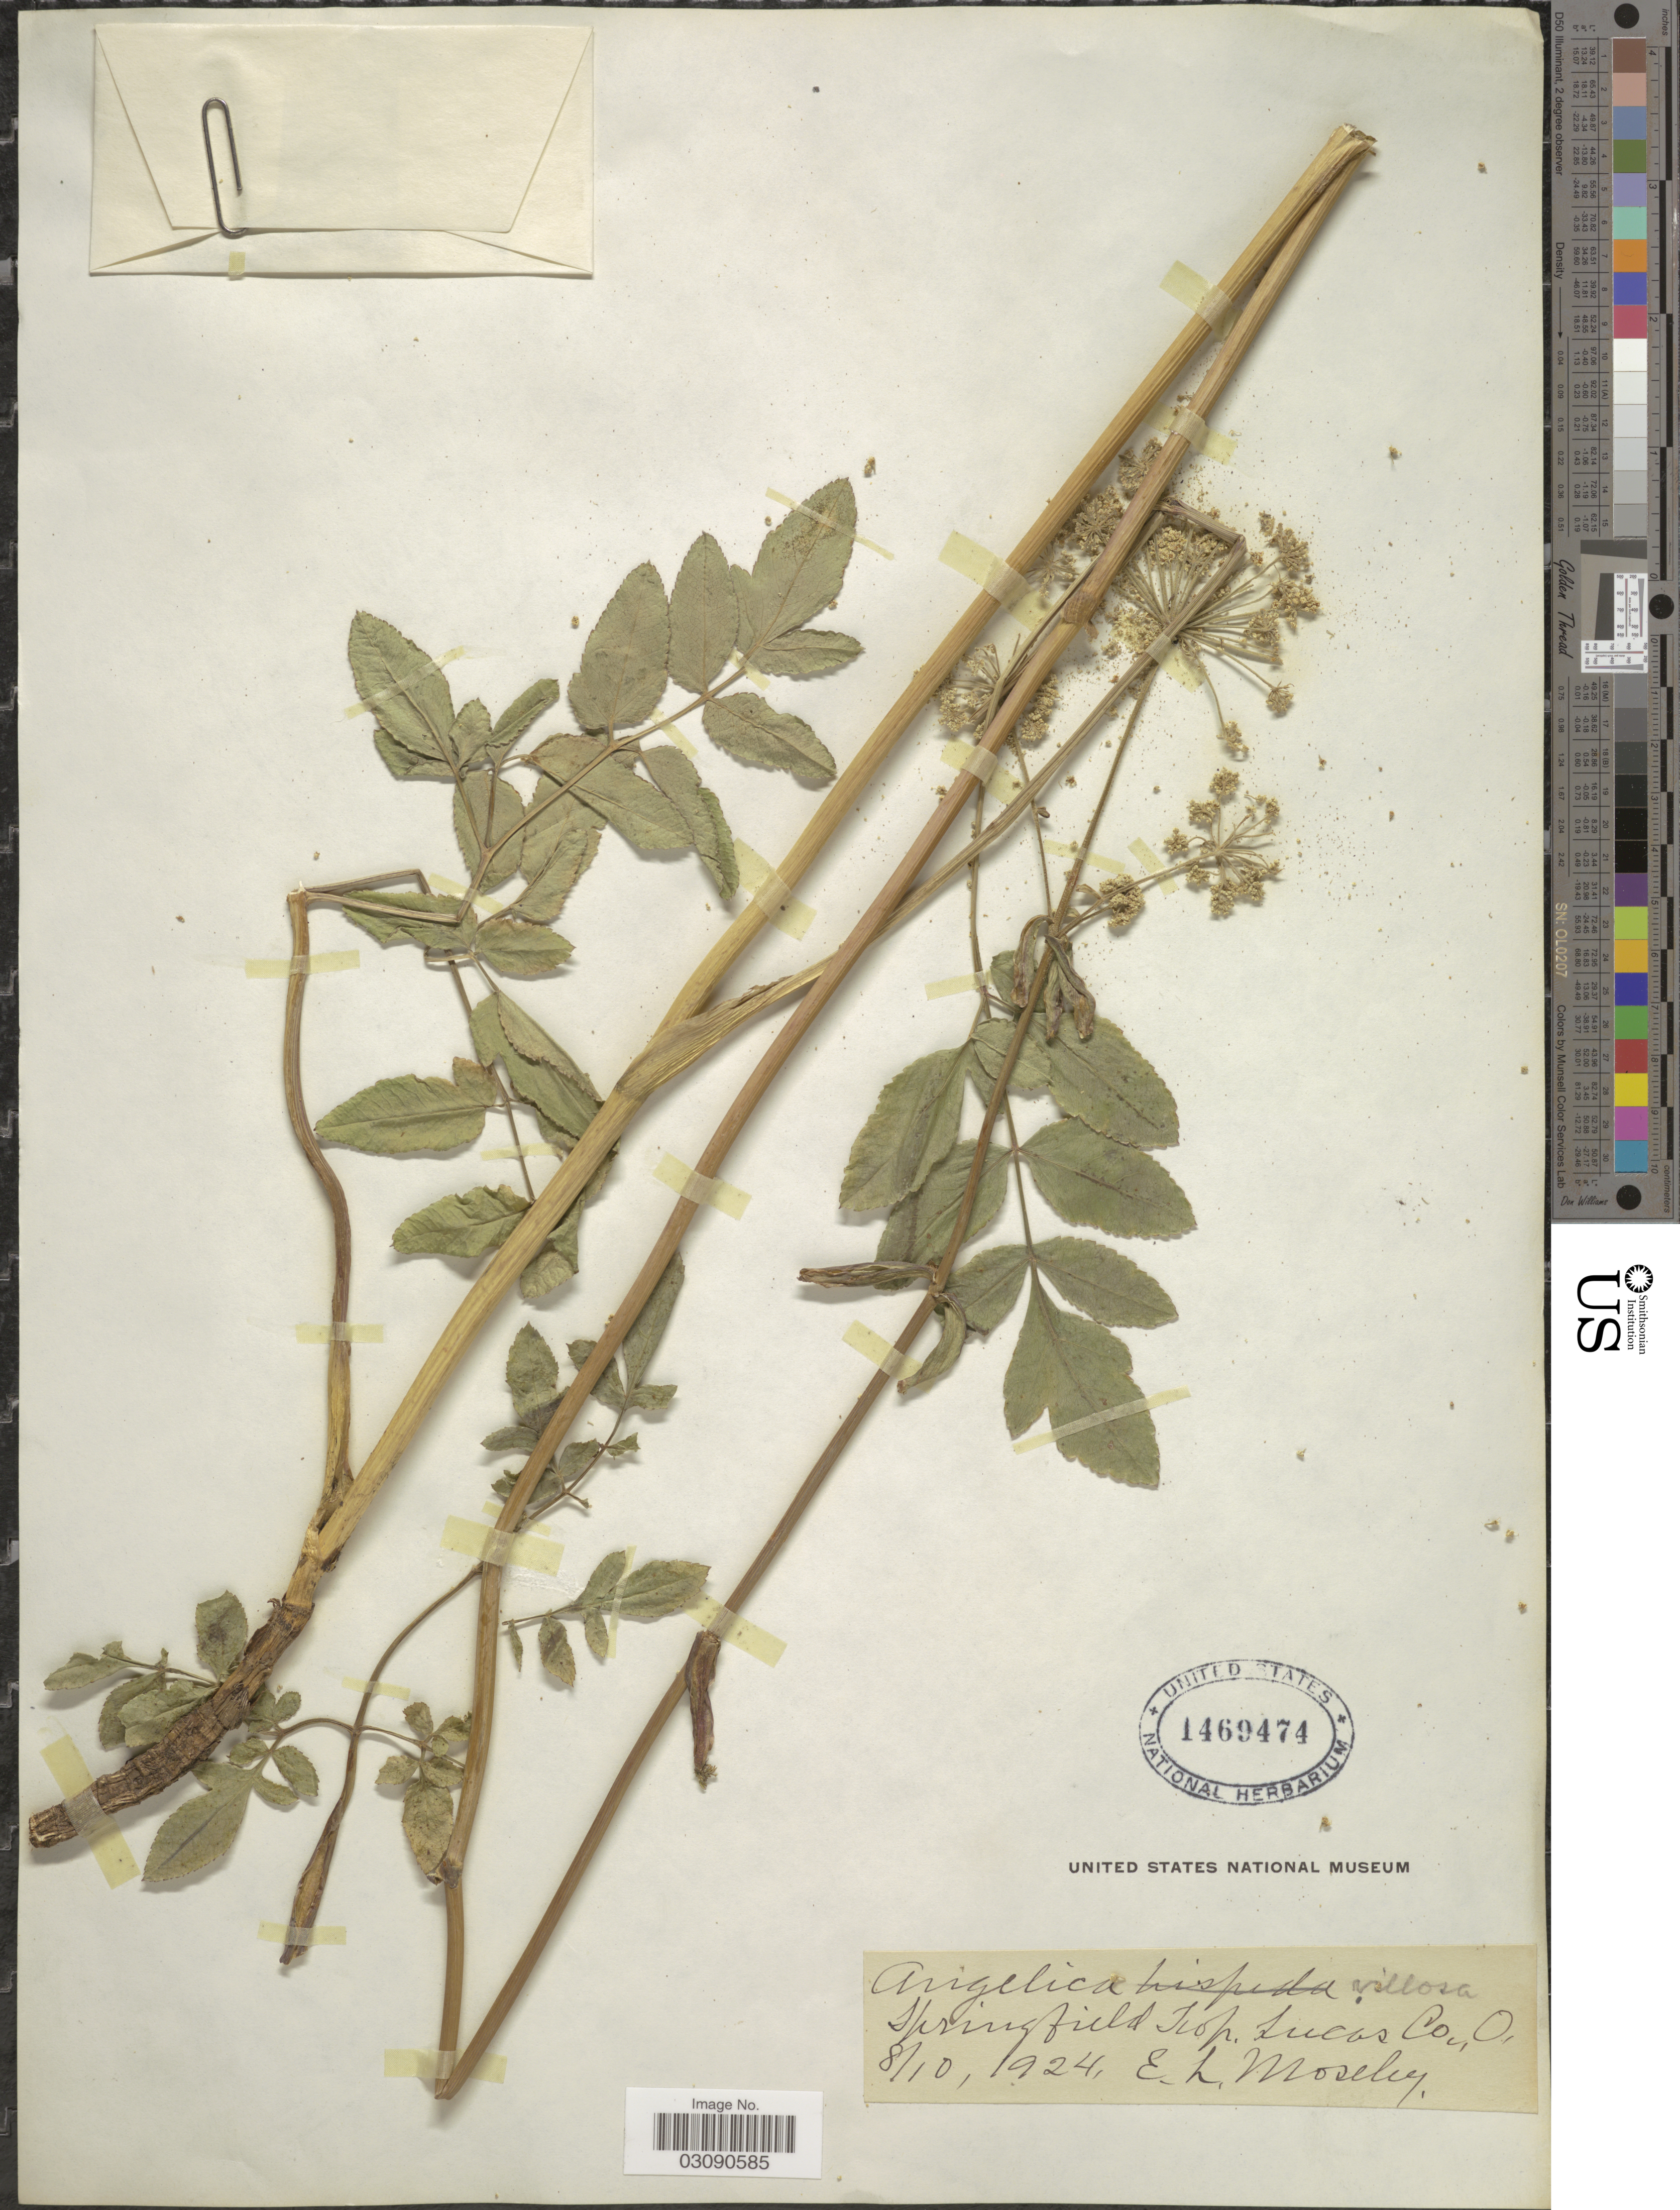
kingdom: Plantae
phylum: Tracheophyta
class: Magnoliopsida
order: Apiales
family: Apiaceae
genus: Angelica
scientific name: Angelica venenosa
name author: (Greenway) Fernald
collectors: E. Moseley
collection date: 1924-08-10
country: United States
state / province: Ohio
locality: Springfield Twp., Lucas Co.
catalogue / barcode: US 1469474